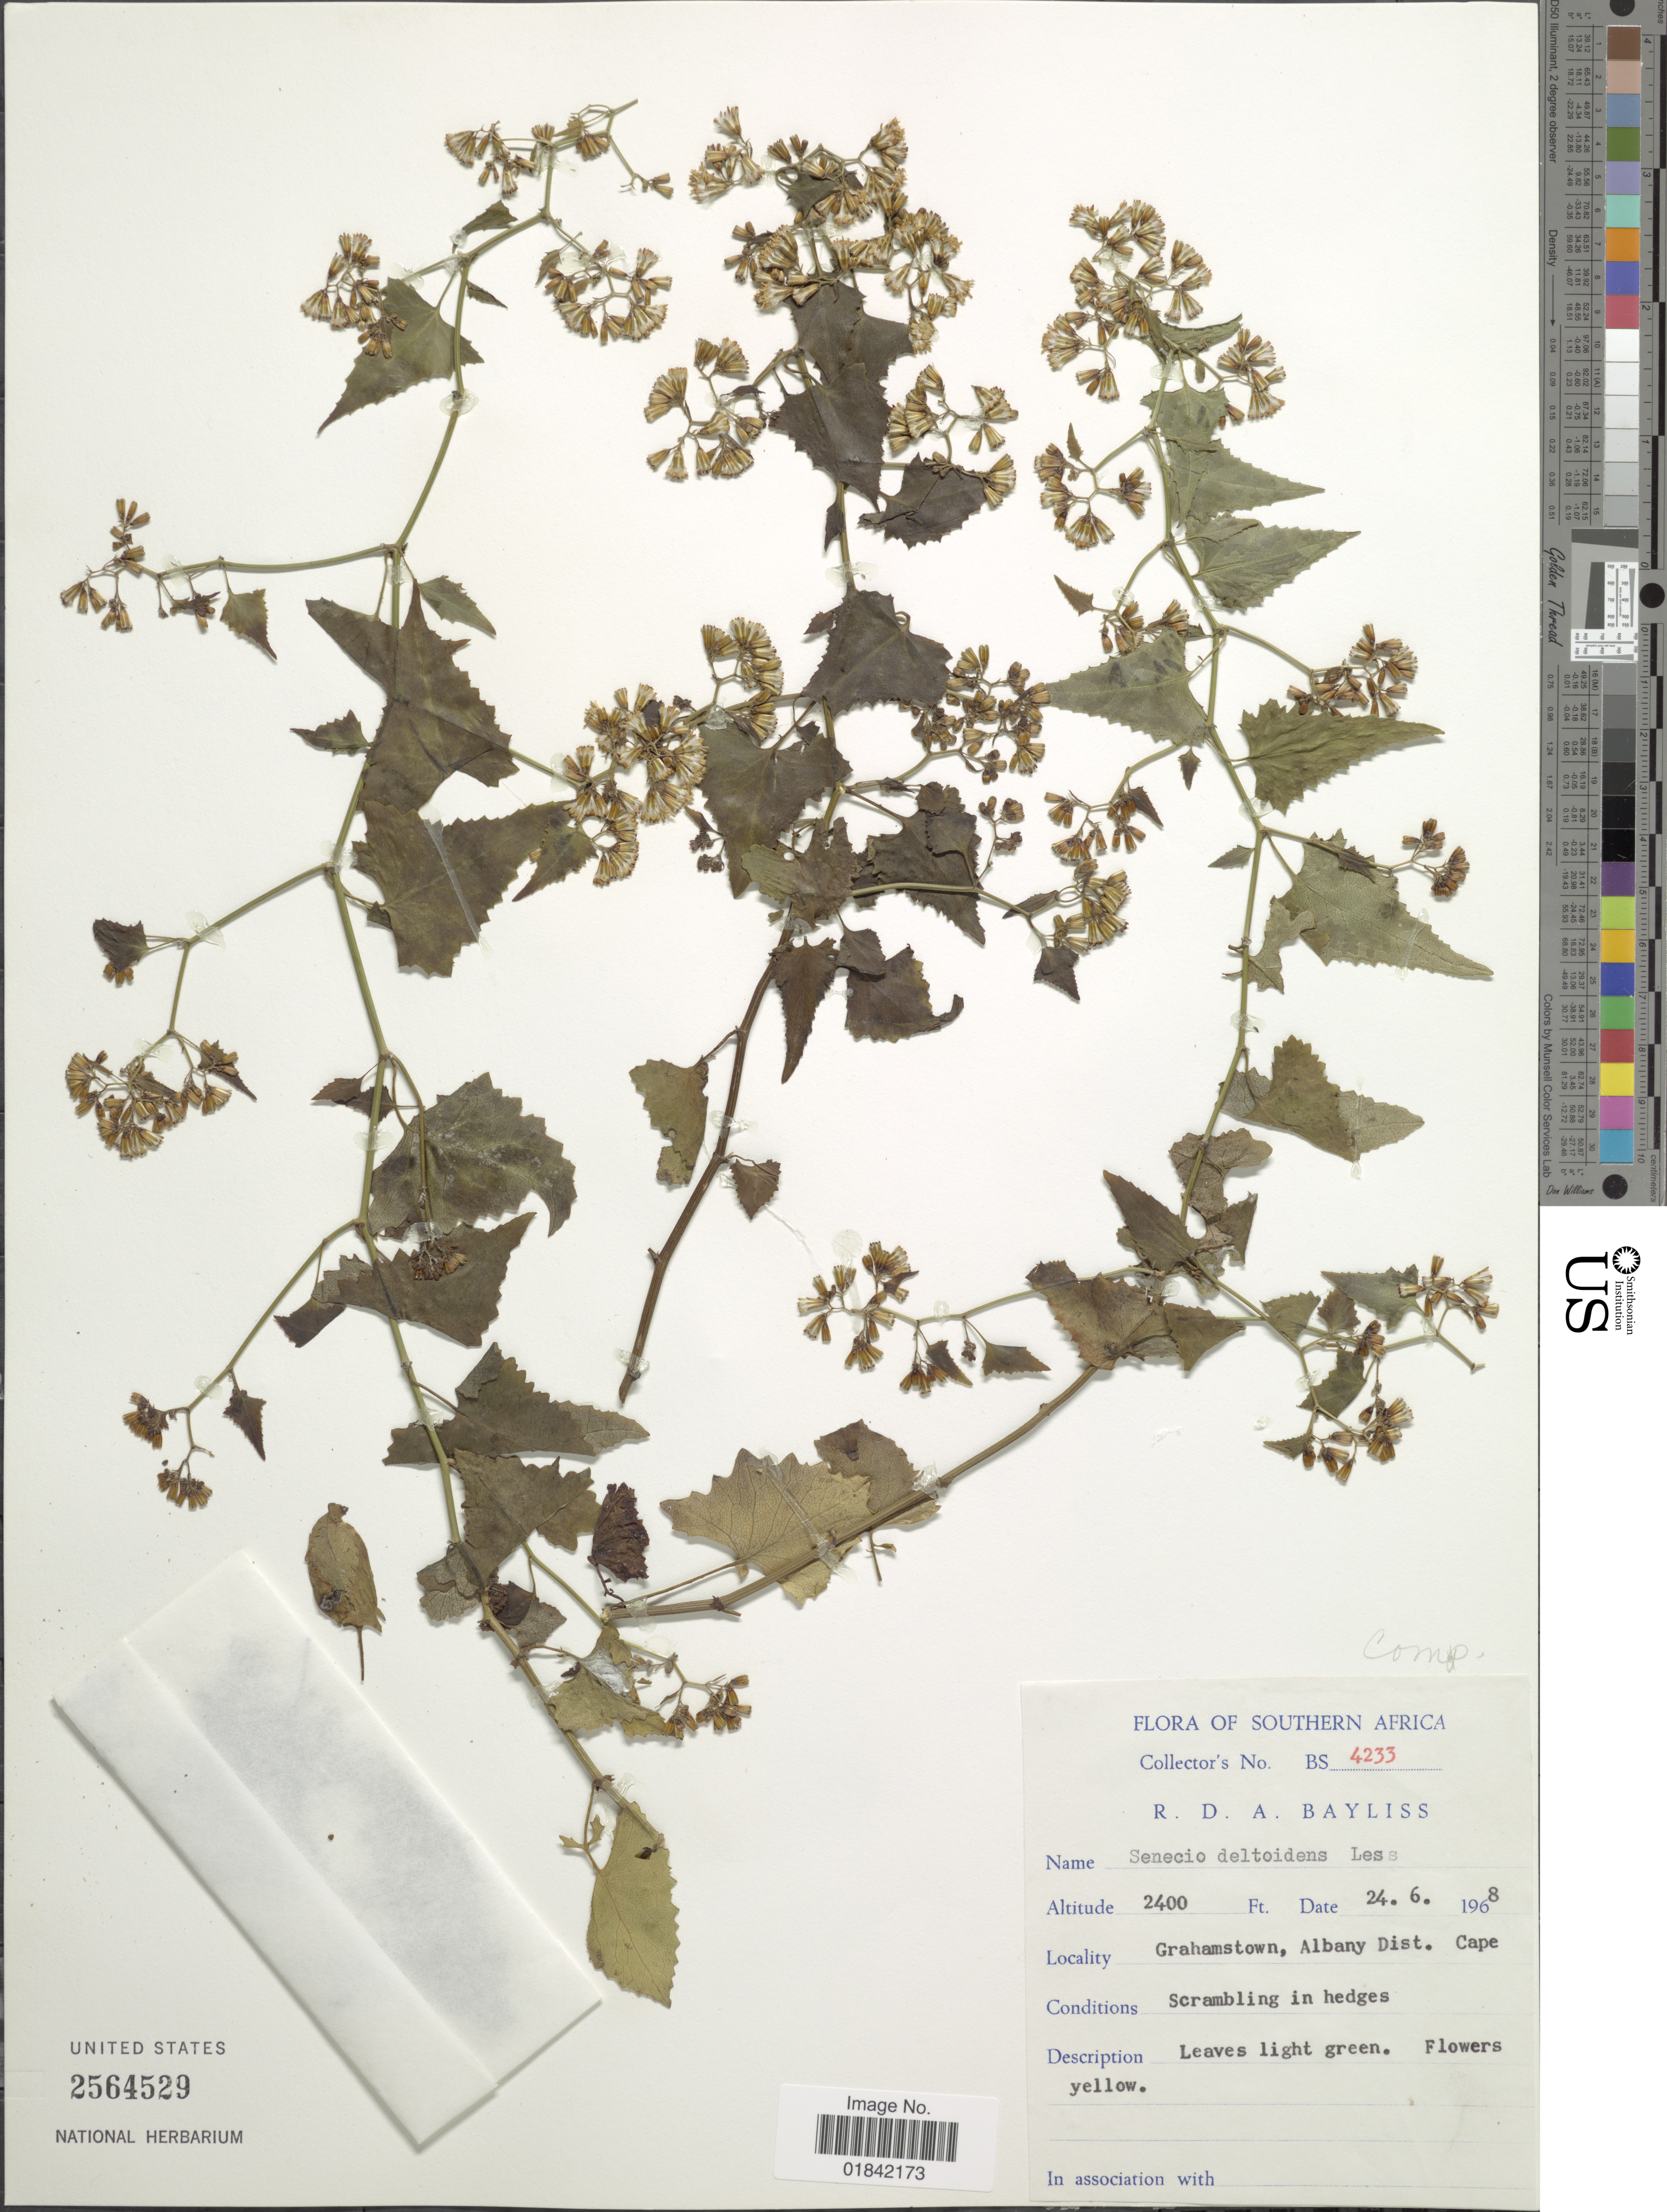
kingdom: Plantae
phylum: Tracheophyta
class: Magnoliopsida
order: Asterales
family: Asteraceae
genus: Senecio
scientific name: Senecio deltoideus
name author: Less.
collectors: R. Bayliss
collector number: BS4233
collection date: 1968-06-24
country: South Africa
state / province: Eastern Cape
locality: Grahamstown, Albany Dist. Cape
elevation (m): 732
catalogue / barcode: US 2564529